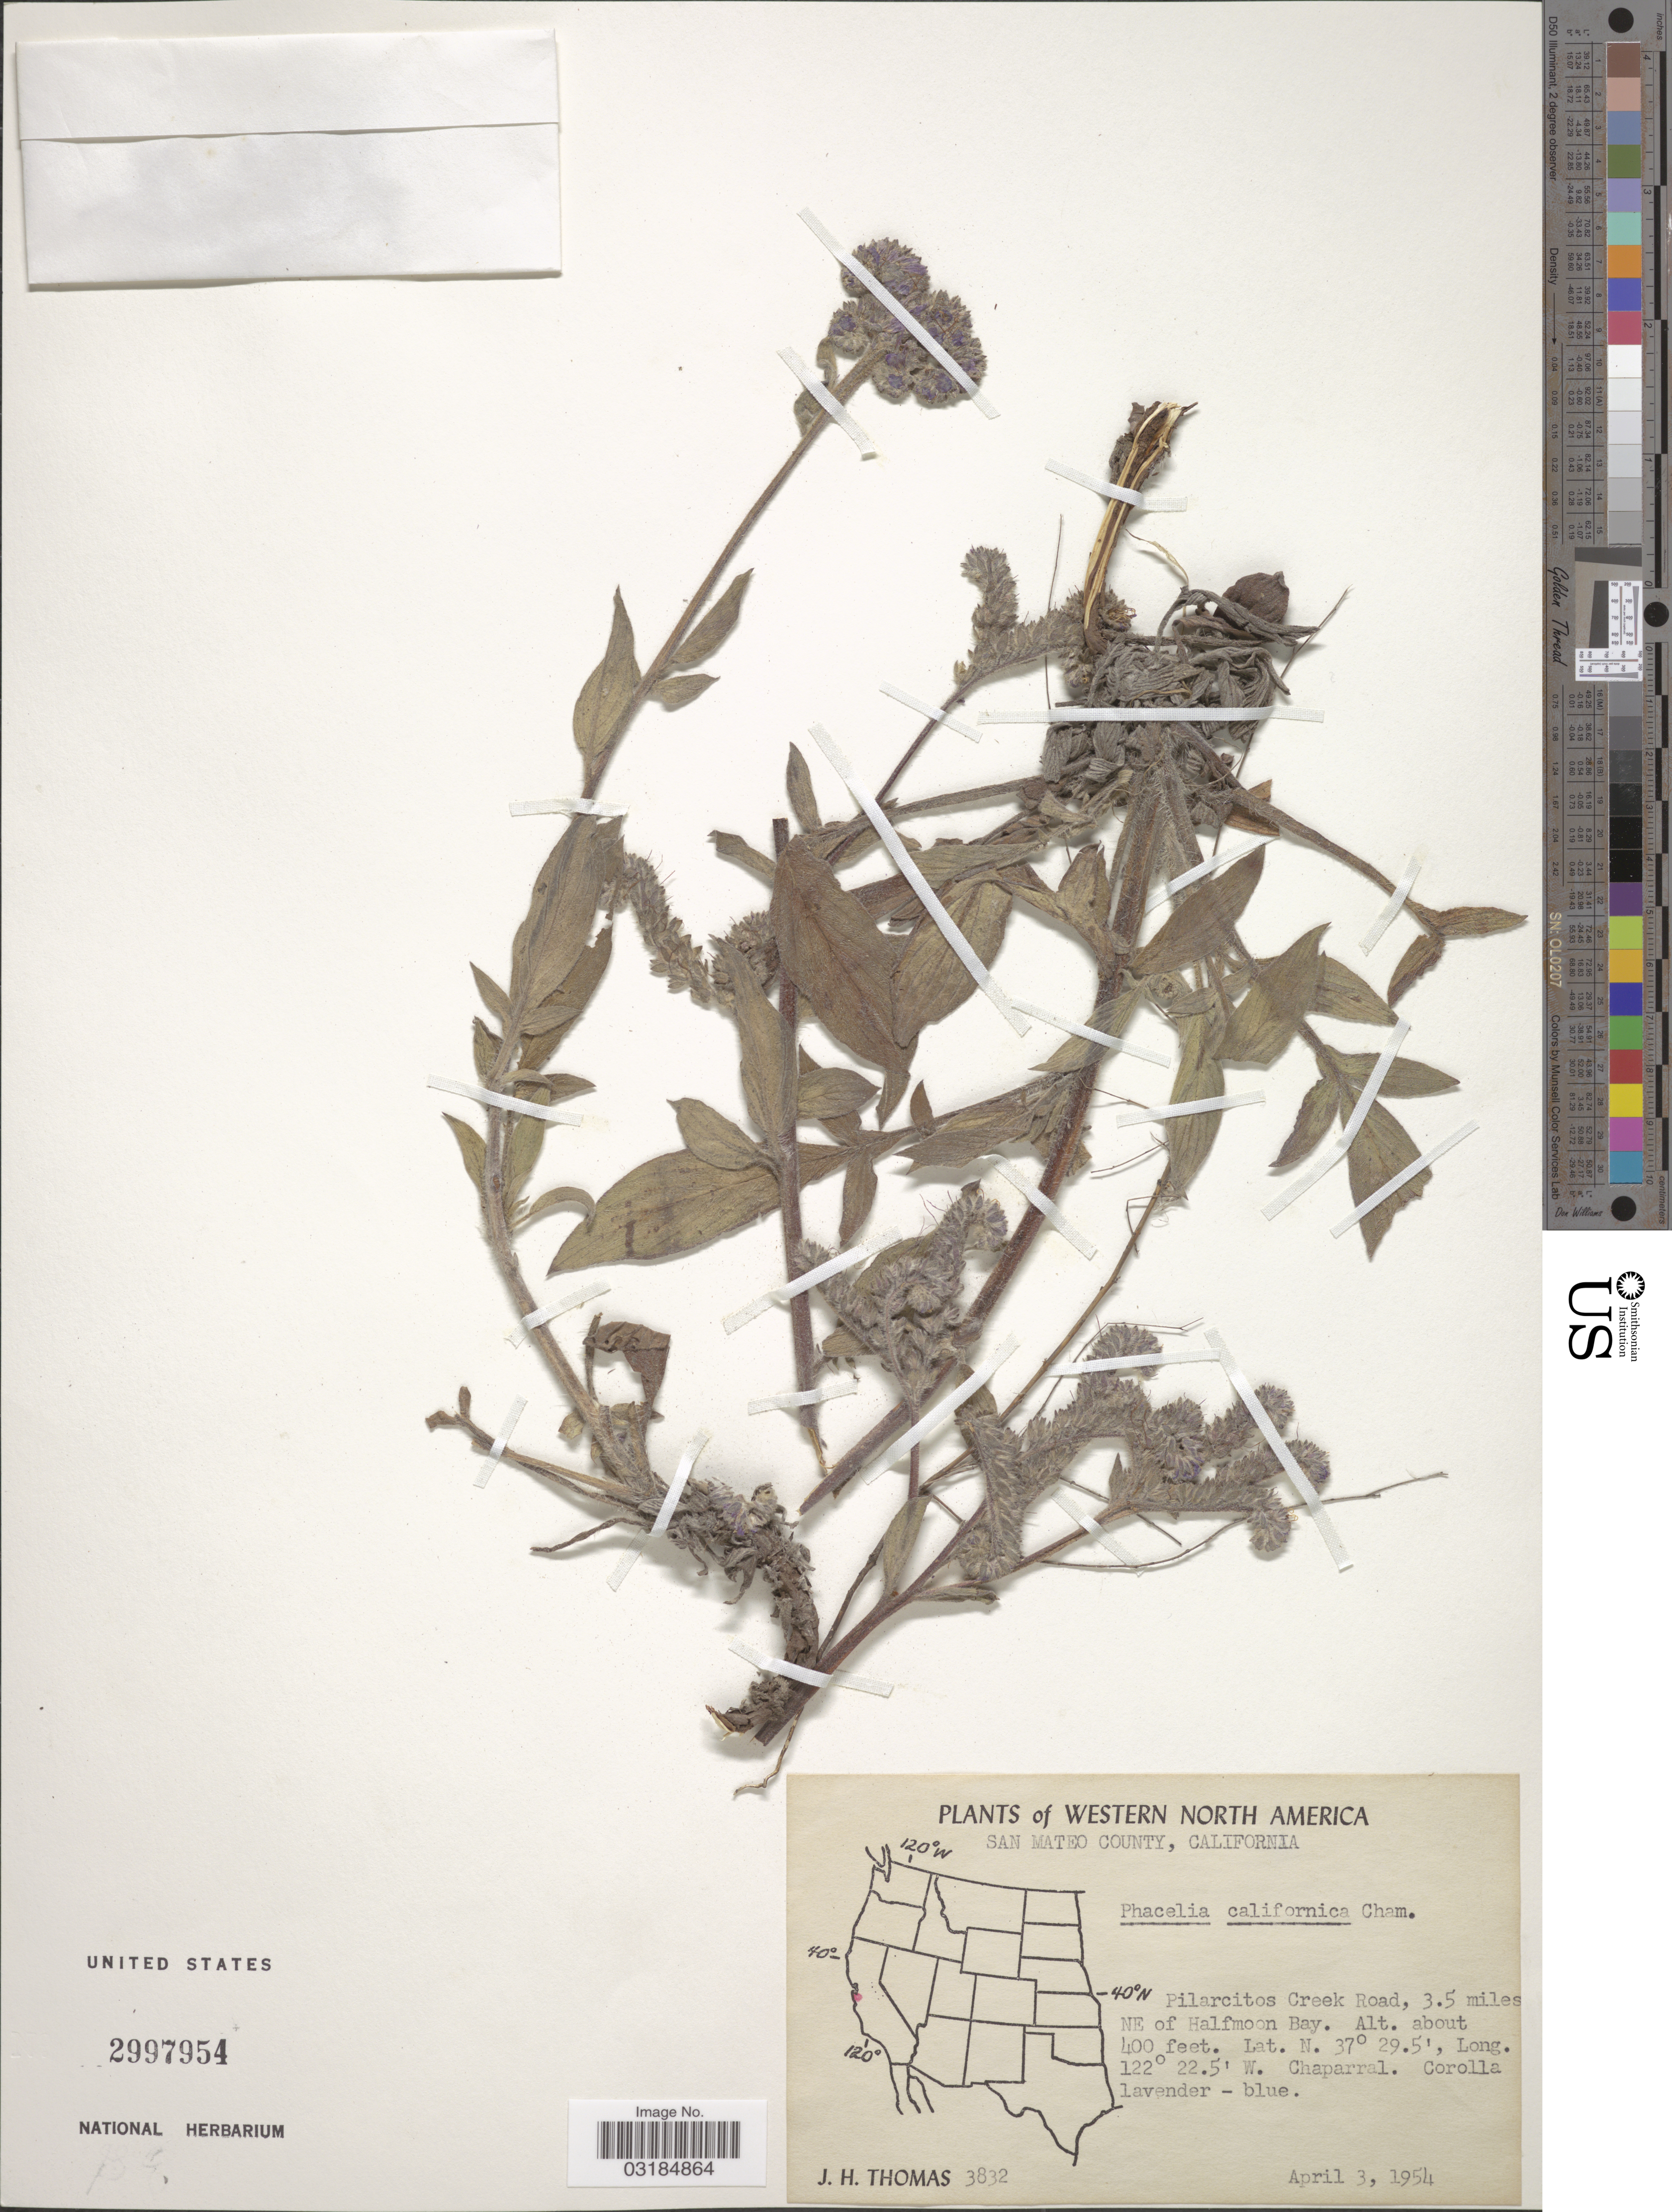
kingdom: Plantae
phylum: Tracheophyta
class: Magnoliopsida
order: Boraginales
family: Hydrophyllaceae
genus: Phacelia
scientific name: Phacelia californica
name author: Cham.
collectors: J. H. Thomas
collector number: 3832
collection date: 1954-04-03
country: United States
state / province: California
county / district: San Mateo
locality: Western North America, San Mateo County, Pilarcitos Creek Road, 3.5 miles NE of Halfmoon Bay.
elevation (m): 122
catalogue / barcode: US 2997954